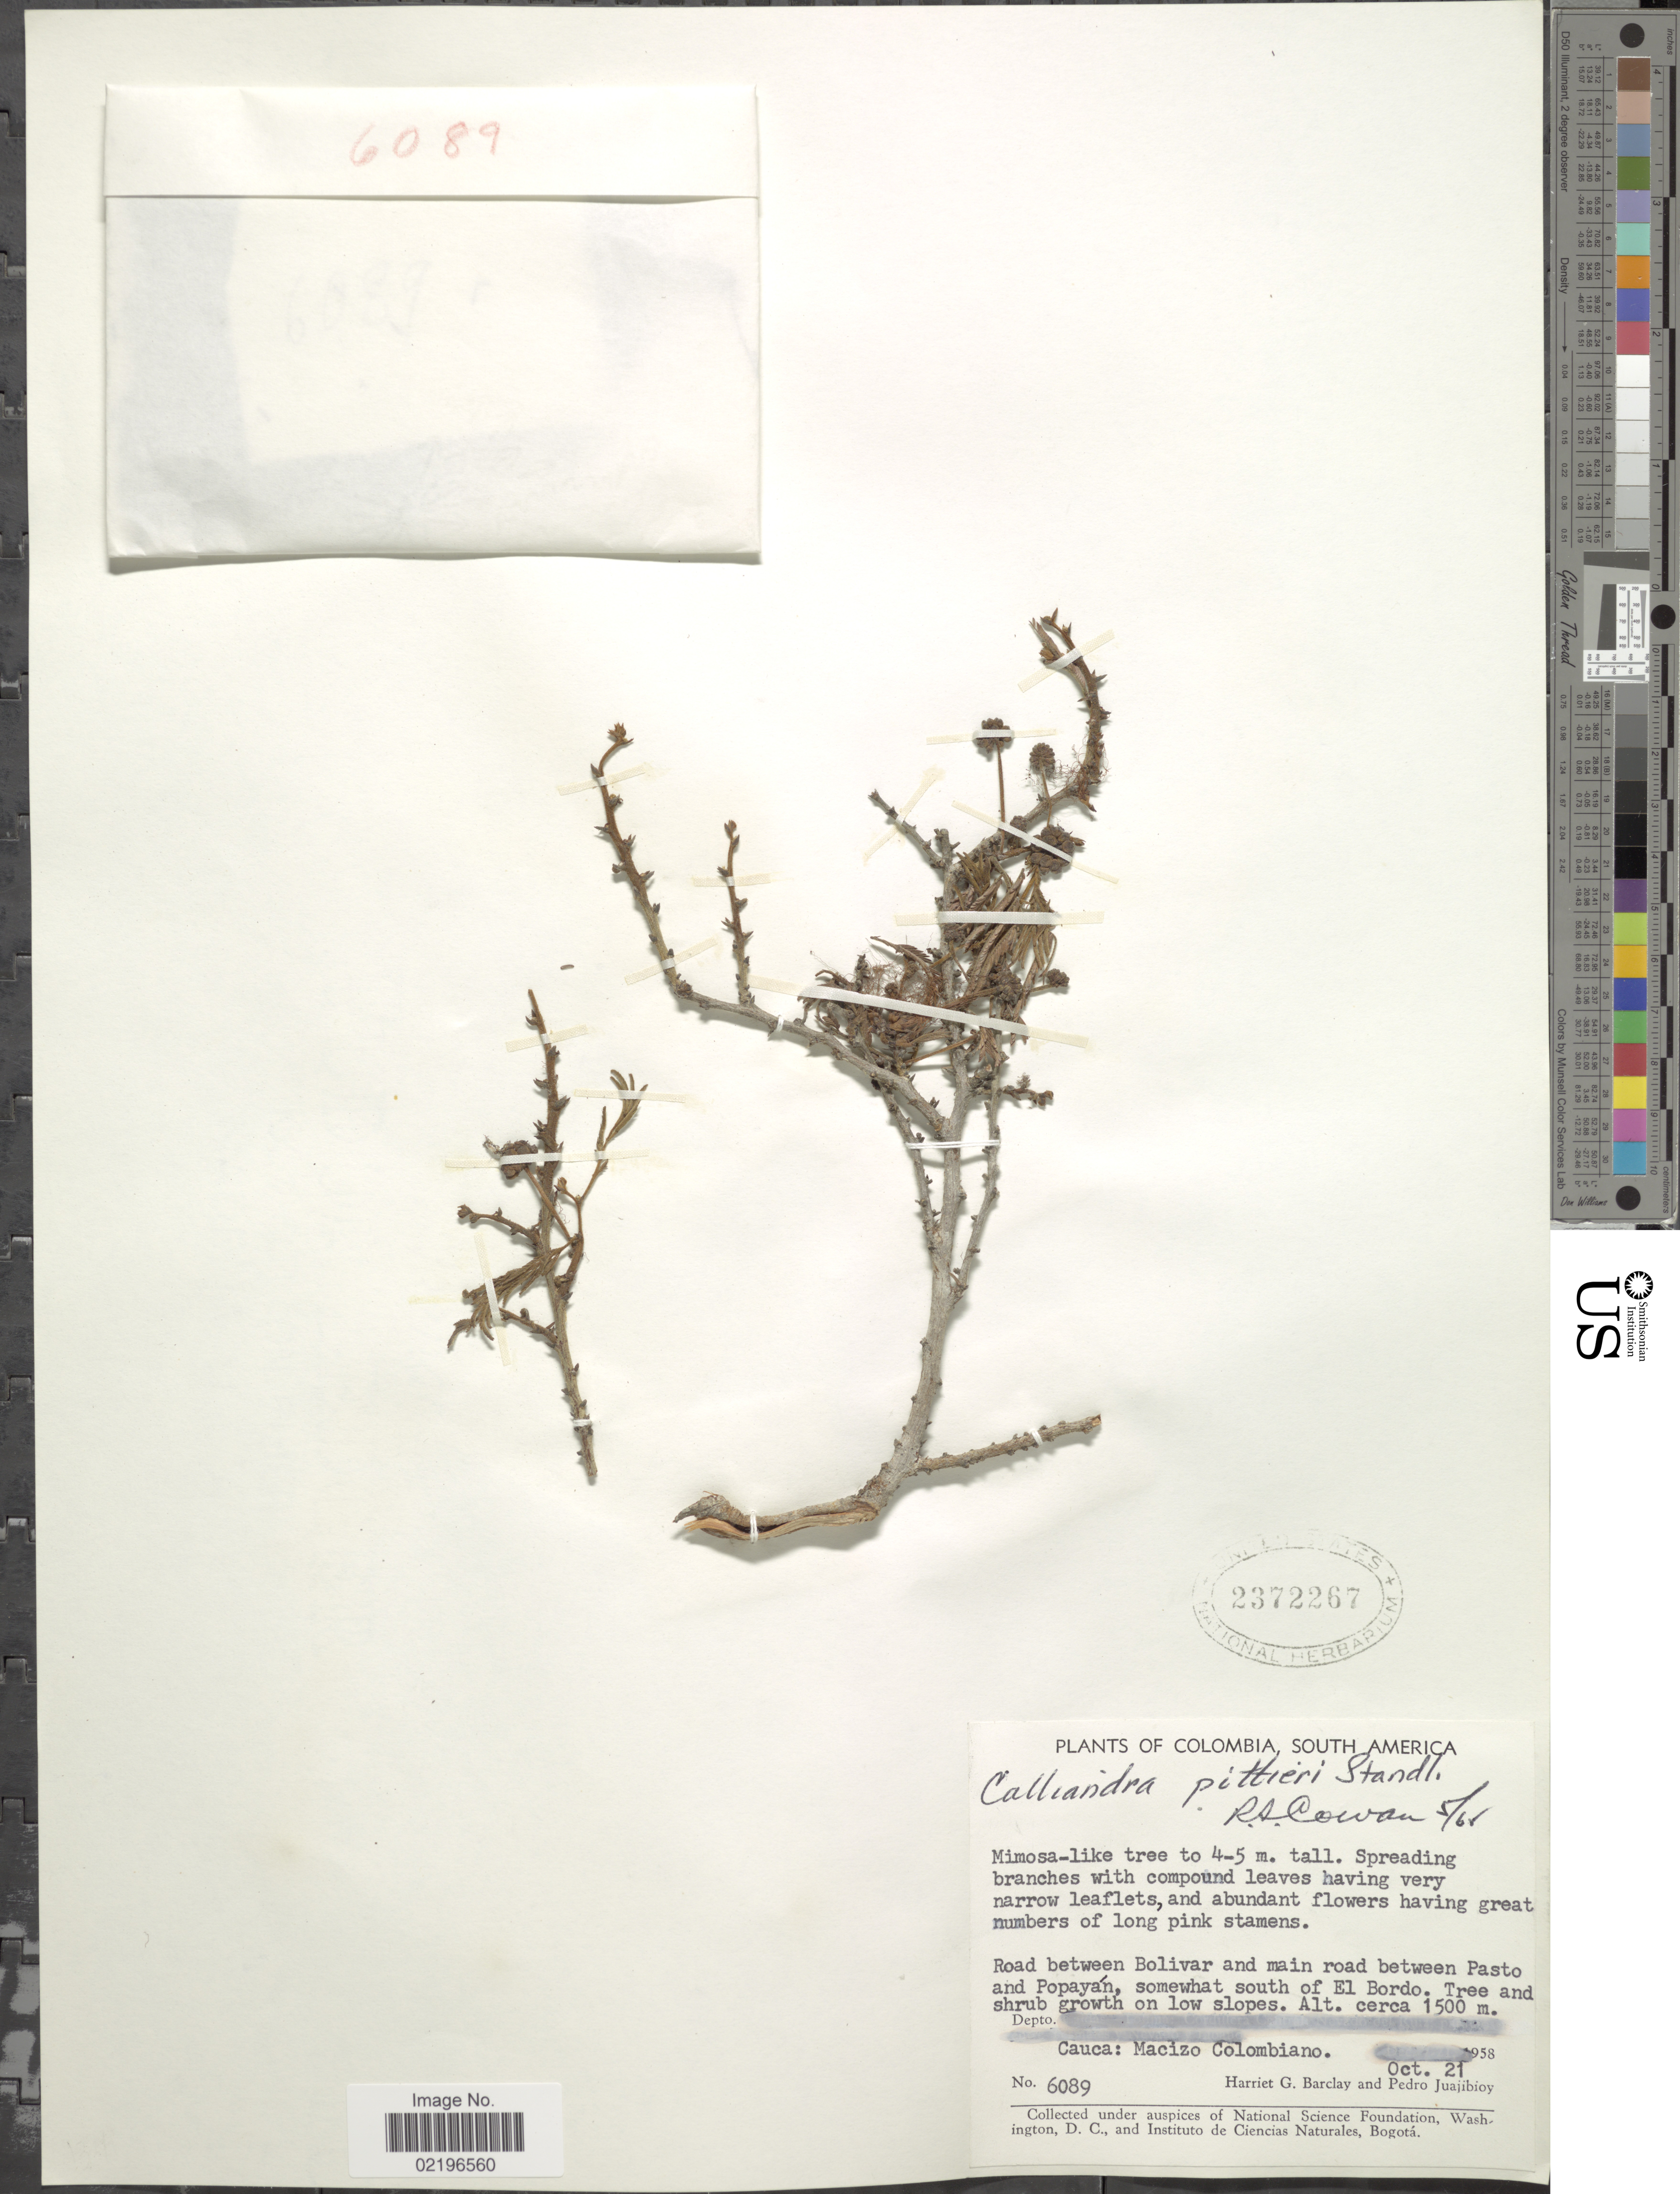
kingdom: Plantae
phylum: Tracheophyta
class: Magnoliopsida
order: Fabales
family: Fabaceae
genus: Calliandra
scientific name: Calliandra pittieri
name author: Standl.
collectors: H. G. Barclay & P. Juajibioy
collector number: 6089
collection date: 1958-10-21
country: Colombia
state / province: Cauca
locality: Road between Bolivar and main road between Pasto and Popayan, somewhat south of El Bordo. Depto. Cauca: Macizo Colombiano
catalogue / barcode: US 2372267